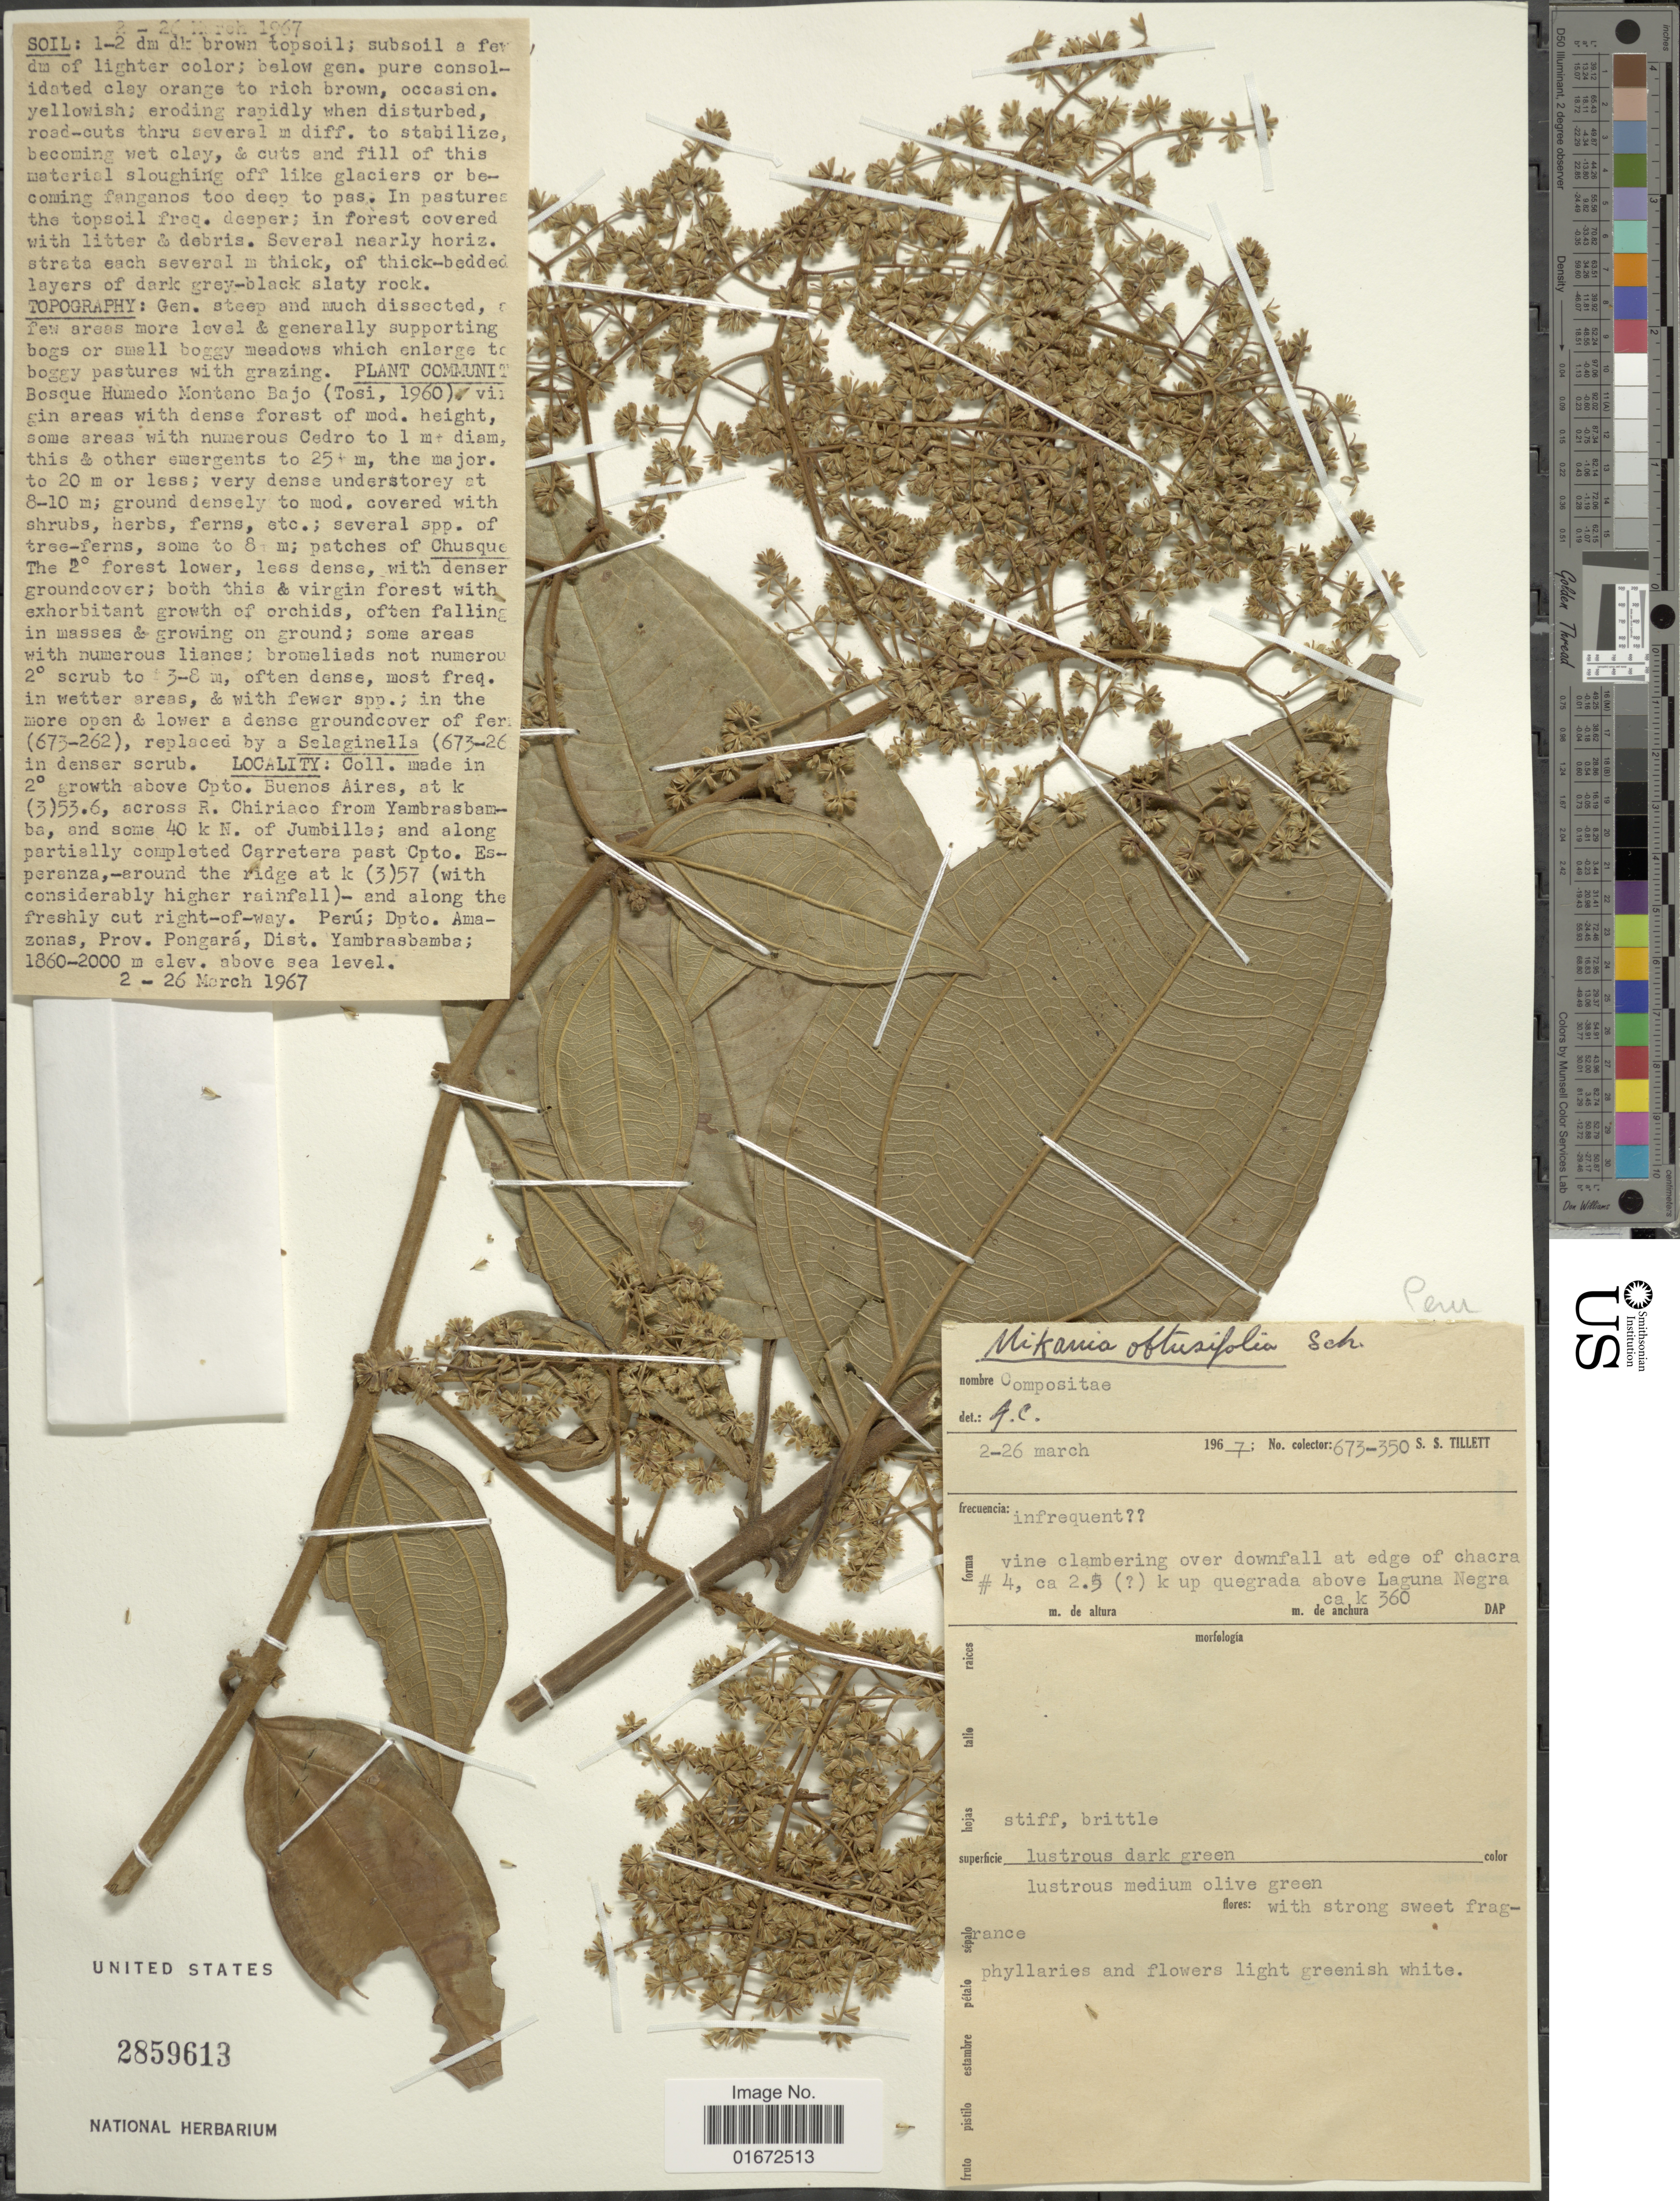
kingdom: Plantae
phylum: Tracheophyta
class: Magnoliopsida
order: Asterales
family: Asteraceae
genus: Mikania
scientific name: Mikania obtusifolia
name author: Sch. Bip.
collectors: S. S. Tillett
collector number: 673-350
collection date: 1967-03-02/1967-03-26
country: Peru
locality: Vine clambering over downfall at edge of chacra #4, ca 2.5 k up quebrada above Laguna Negra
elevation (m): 360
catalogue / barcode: US 2859613